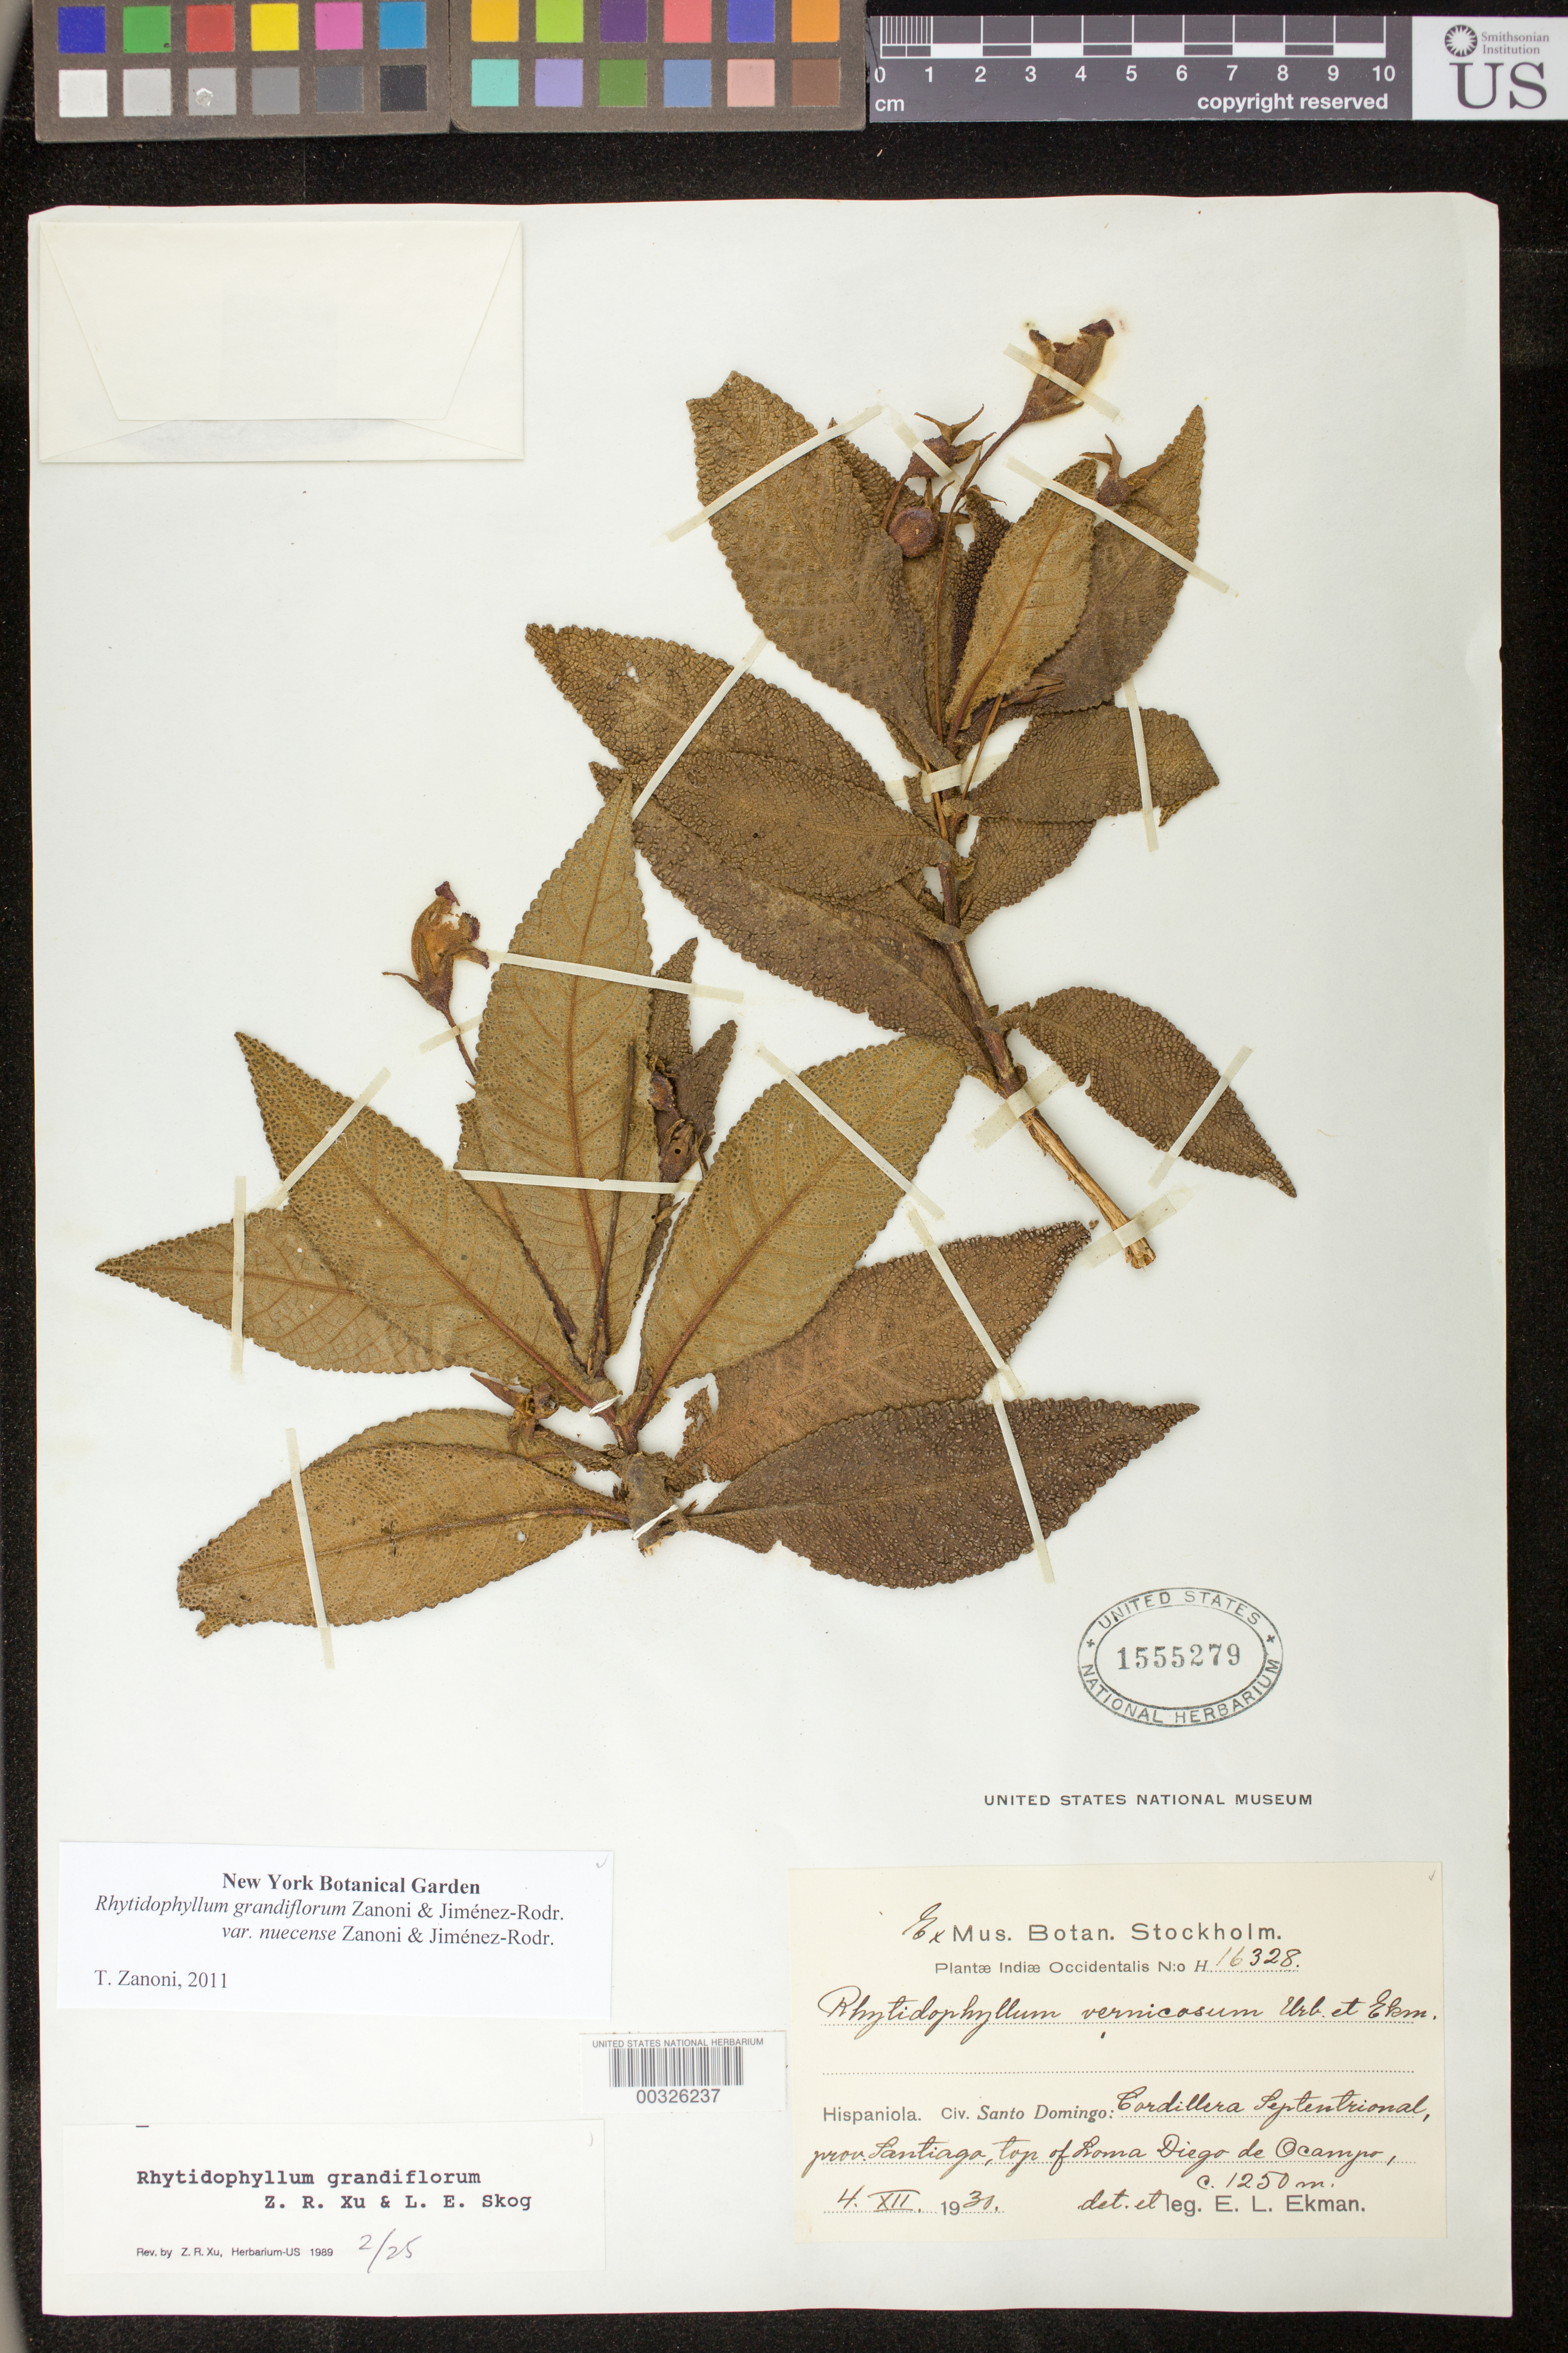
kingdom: Plantae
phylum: Tracheophyta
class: Magnoliopsida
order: Lamiales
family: Gesneriaceae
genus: Rhytidophyllum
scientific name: Rhytidophyllum grandiflorum var. nuecense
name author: Zanoni & Jiménez Rodr.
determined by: Zanoni, T. A., (NY), New York Botanical Garden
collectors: E. L. Ekman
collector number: H 16328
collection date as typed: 04 Dec 1930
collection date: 1930-12-04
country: Dominican Republic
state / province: Santiago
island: Hispaniola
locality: Cordillera Septentrional, top of Loma Diego de Ocampo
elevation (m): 1250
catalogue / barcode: US 1555279